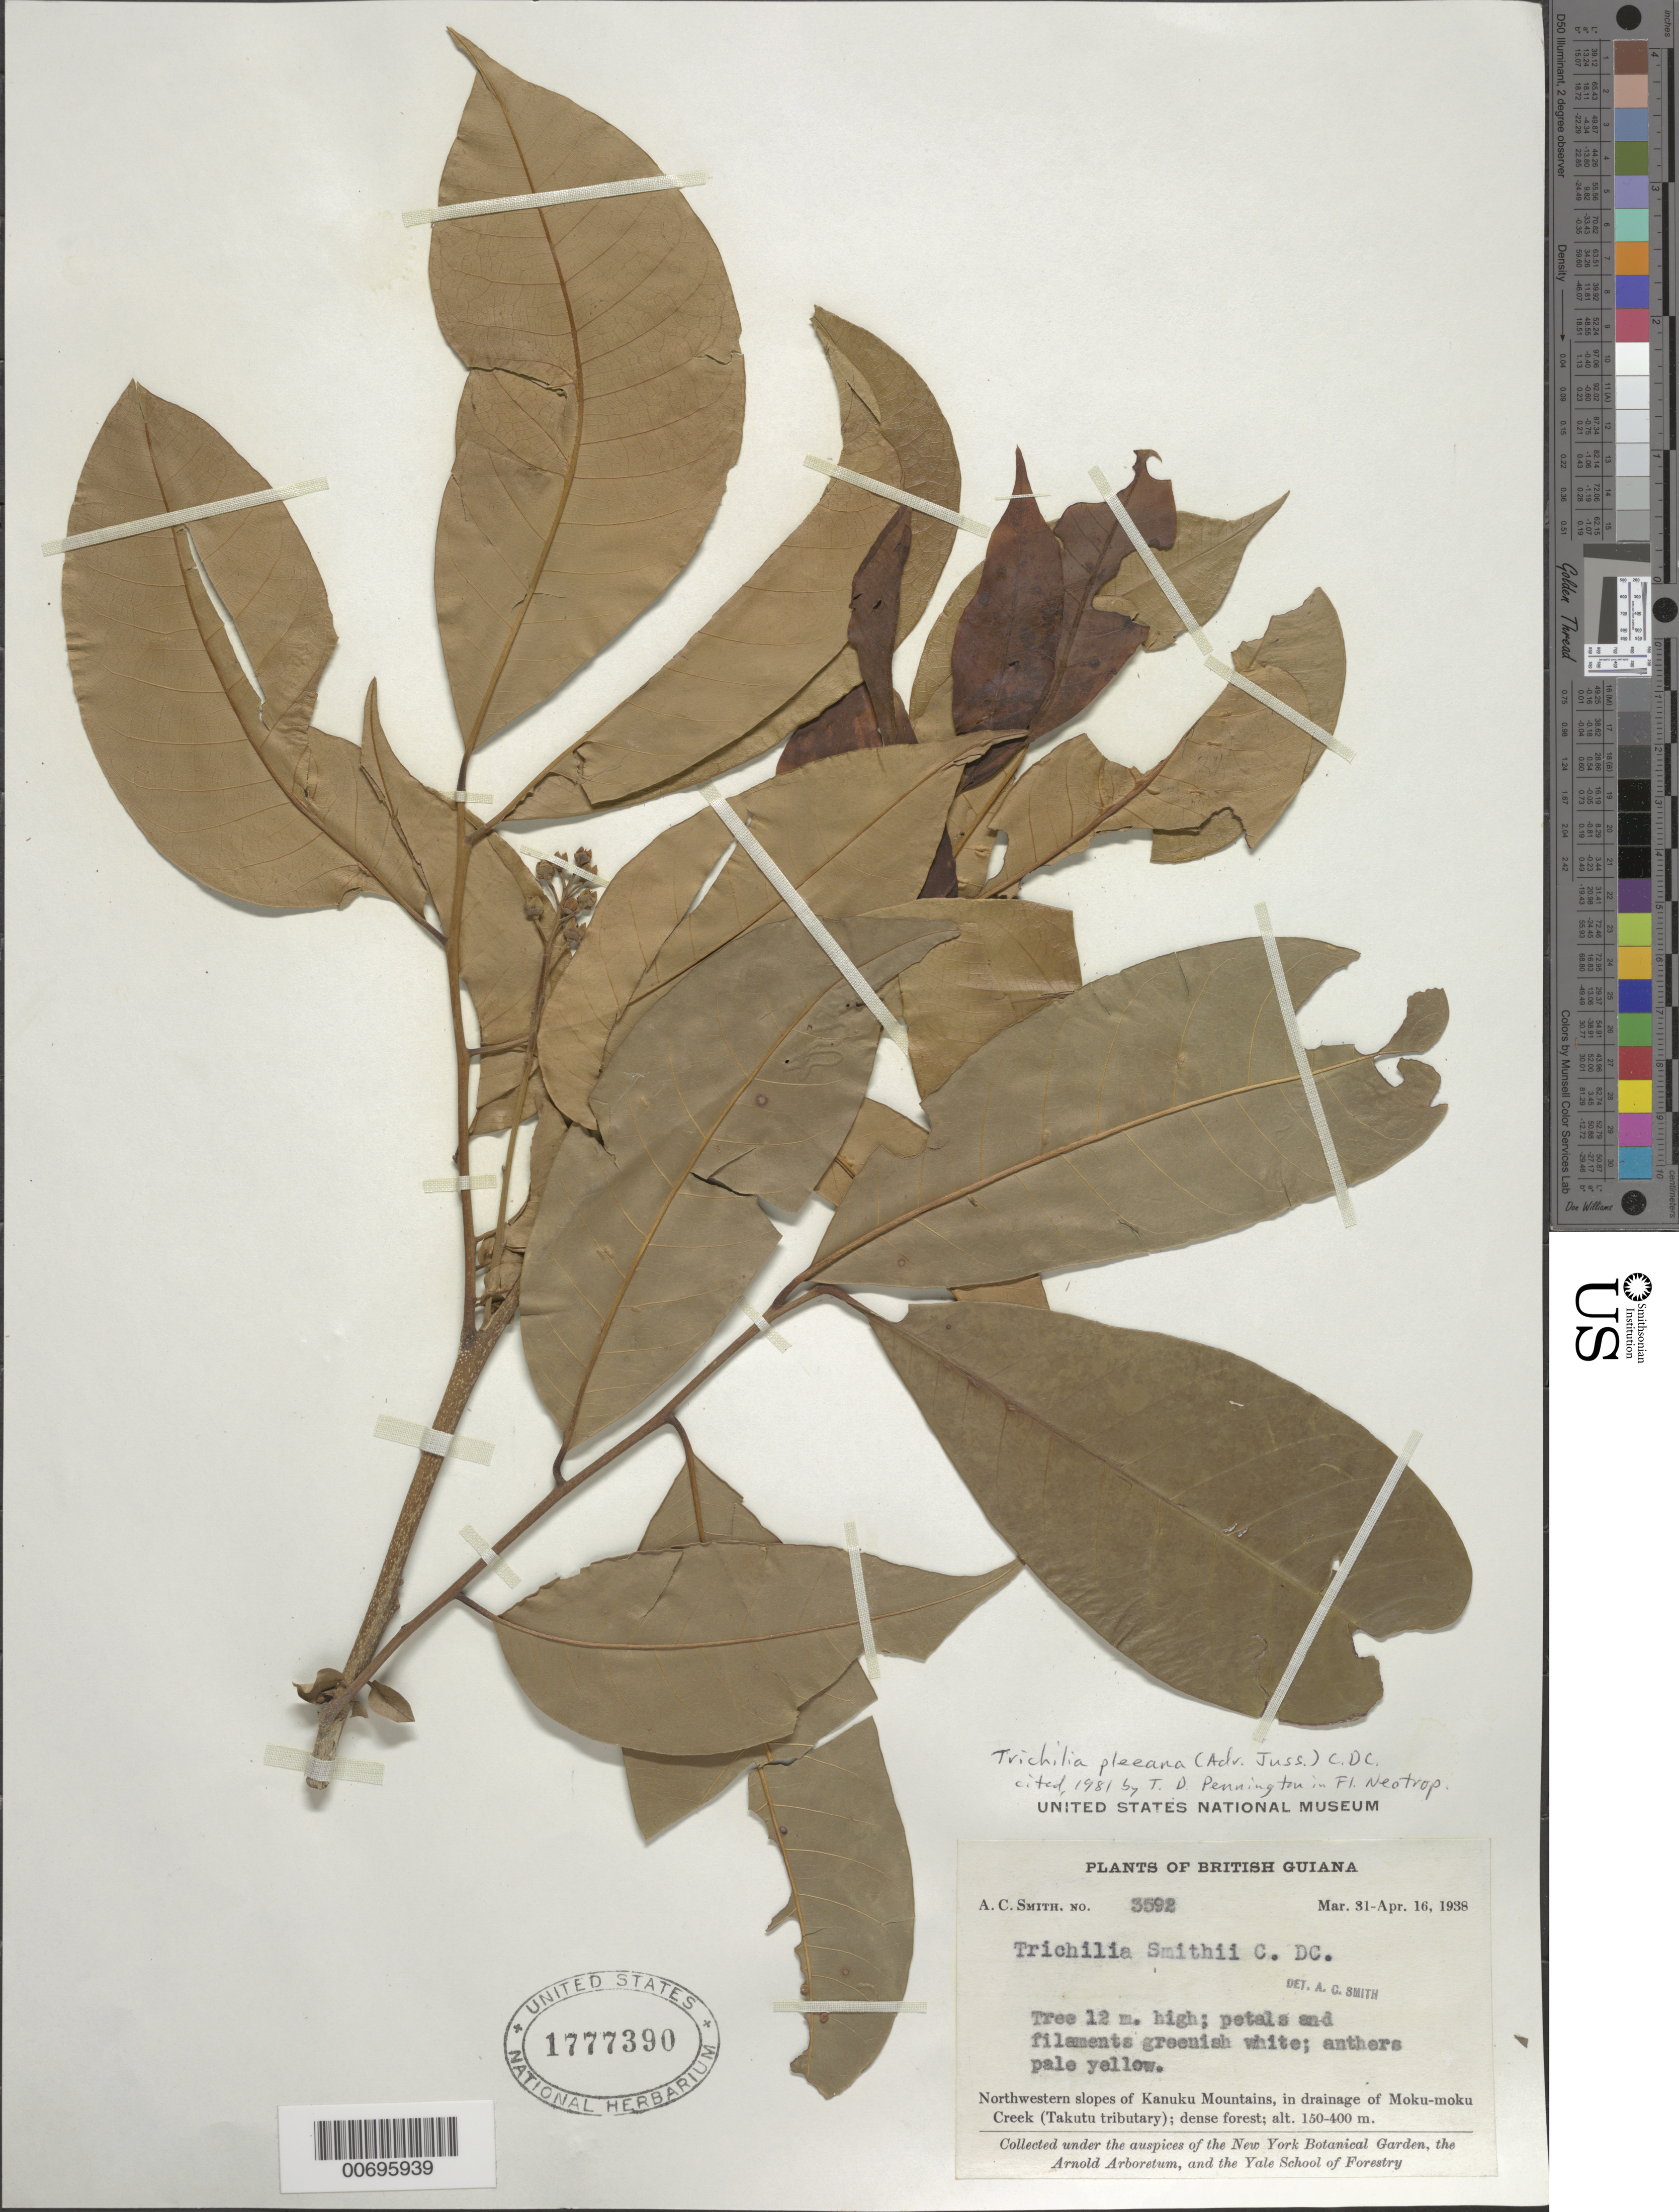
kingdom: Plantae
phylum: Tracheophyta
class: Magnoliopsida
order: Sapindales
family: Meliaceae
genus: Trichilia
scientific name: Trichilia pleeana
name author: (A. Juss.) C. DC.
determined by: Pennington, T. D., (K)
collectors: A. C. Smith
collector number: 3592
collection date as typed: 31-Mar-38 to 16-Apr-38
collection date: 1938-03-31/1938-04-16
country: Guyana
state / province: U. Takutu-U. Essequibo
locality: Kanuku Mts., NW slopes, in drainage of Moku-moku Creek (Takutu tributary)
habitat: Dense forest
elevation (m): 150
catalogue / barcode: US 1777390